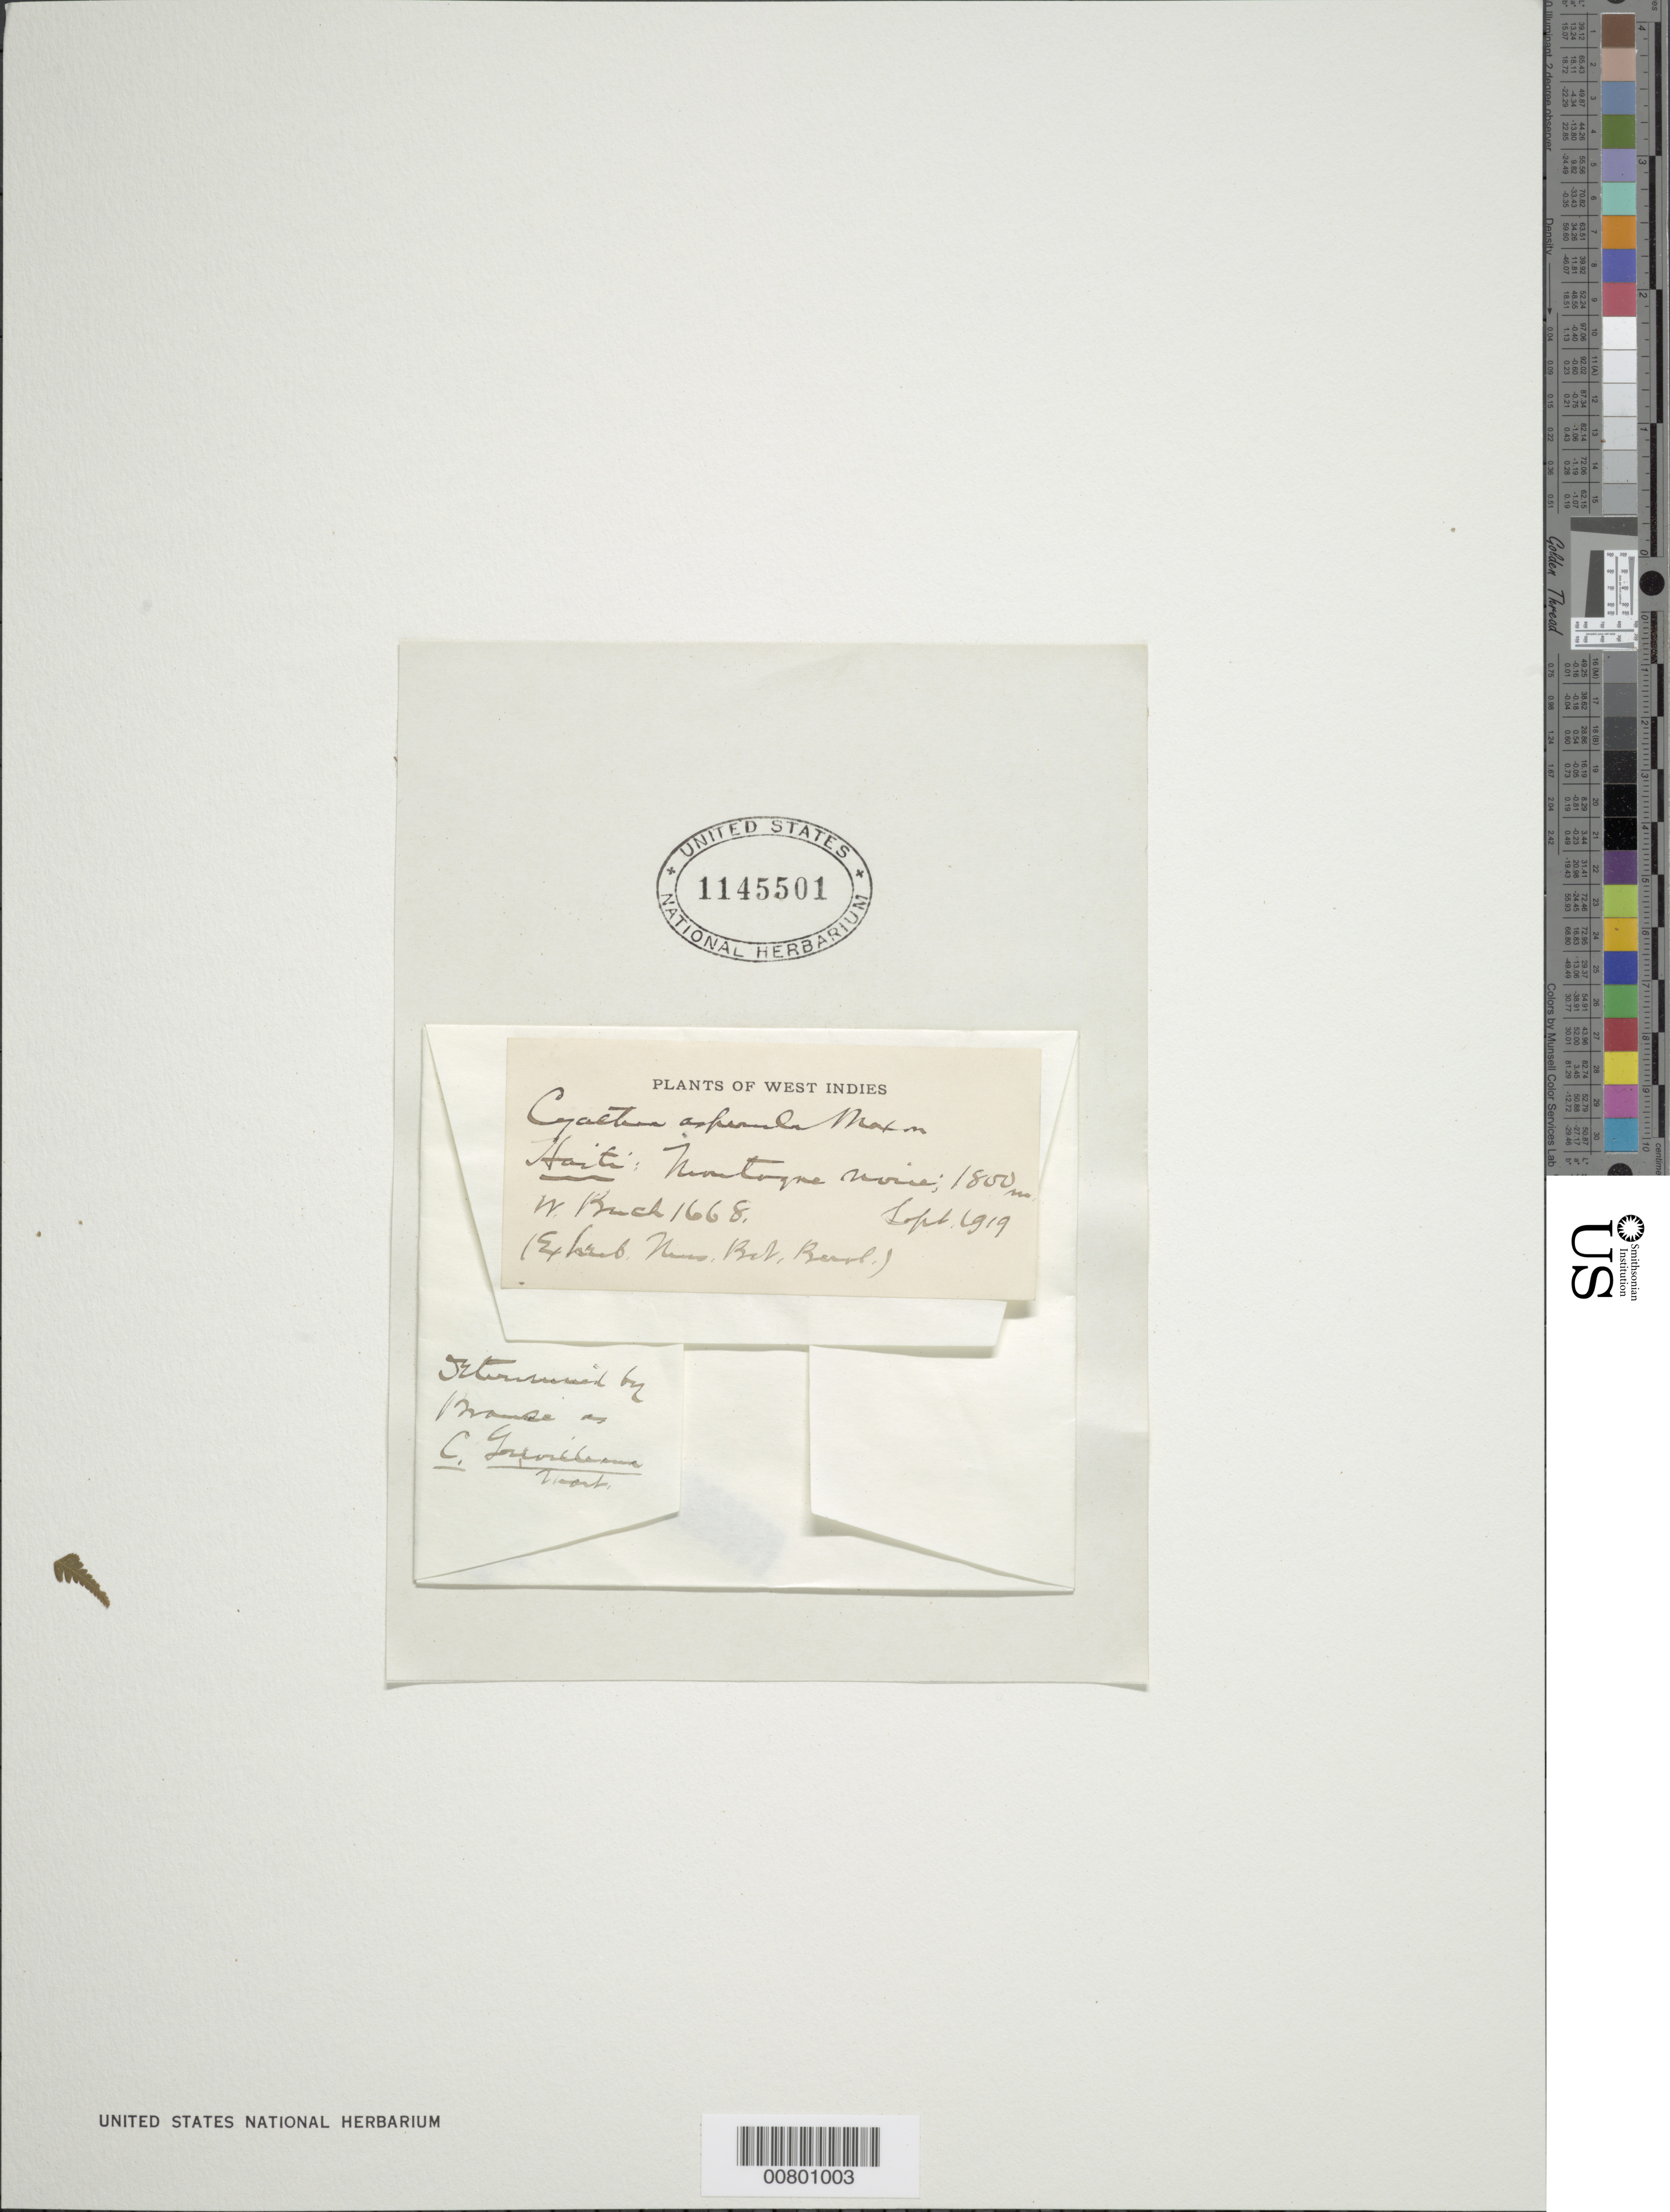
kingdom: Plantae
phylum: Tracheophyta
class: Polypodiopsida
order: Cyatheales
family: Cyatheaceae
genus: Cyathea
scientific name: Cyathea furfuracea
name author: Christ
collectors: W. Buch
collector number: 1668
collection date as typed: Sep 1919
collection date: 1919-09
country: Haiti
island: Hispaniola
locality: Montagne Noire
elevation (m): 1800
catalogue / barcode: US 1145501